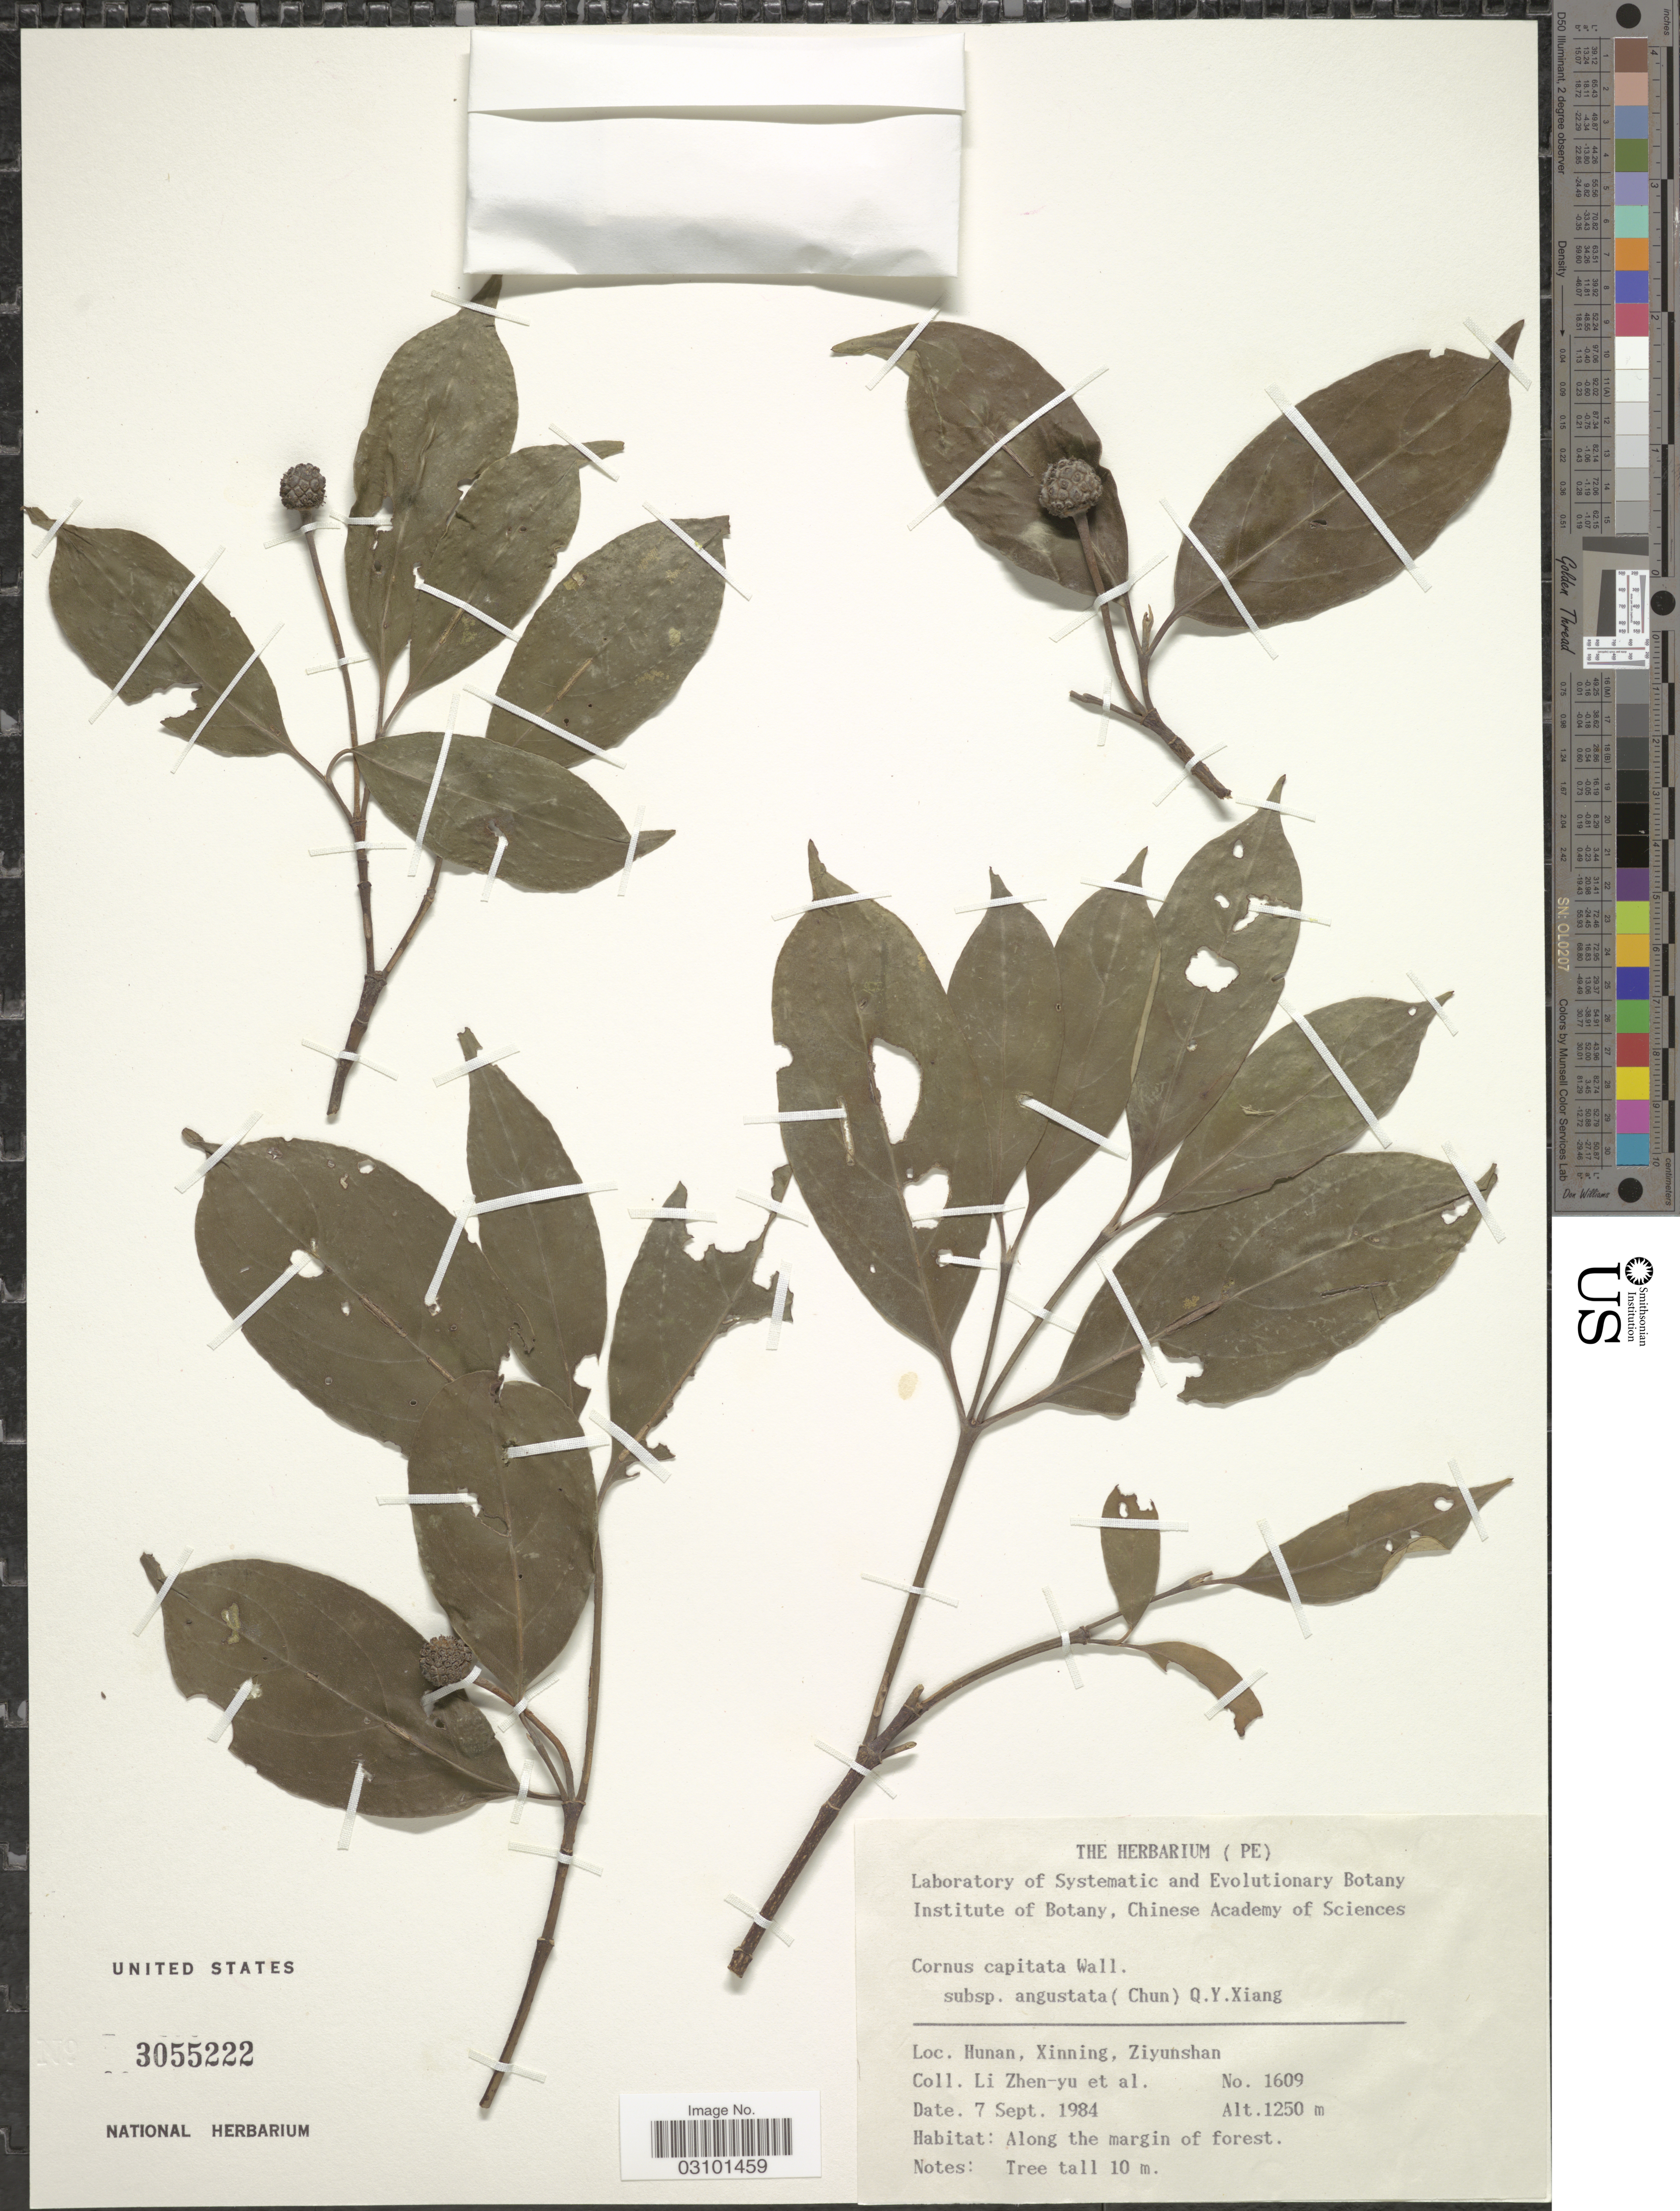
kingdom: Plantae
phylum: Tracheophyta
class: Magnoliopsida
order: Cornales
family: Cornaceae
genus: Cornus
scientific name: Cornus capitata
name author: Wall.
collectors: Z. Y. Li & et al.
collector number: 1609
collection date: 1984-09-07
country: China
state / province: Hunan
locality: Xinning, Ziyunshan.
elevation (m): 1250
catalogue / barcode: US 3055222